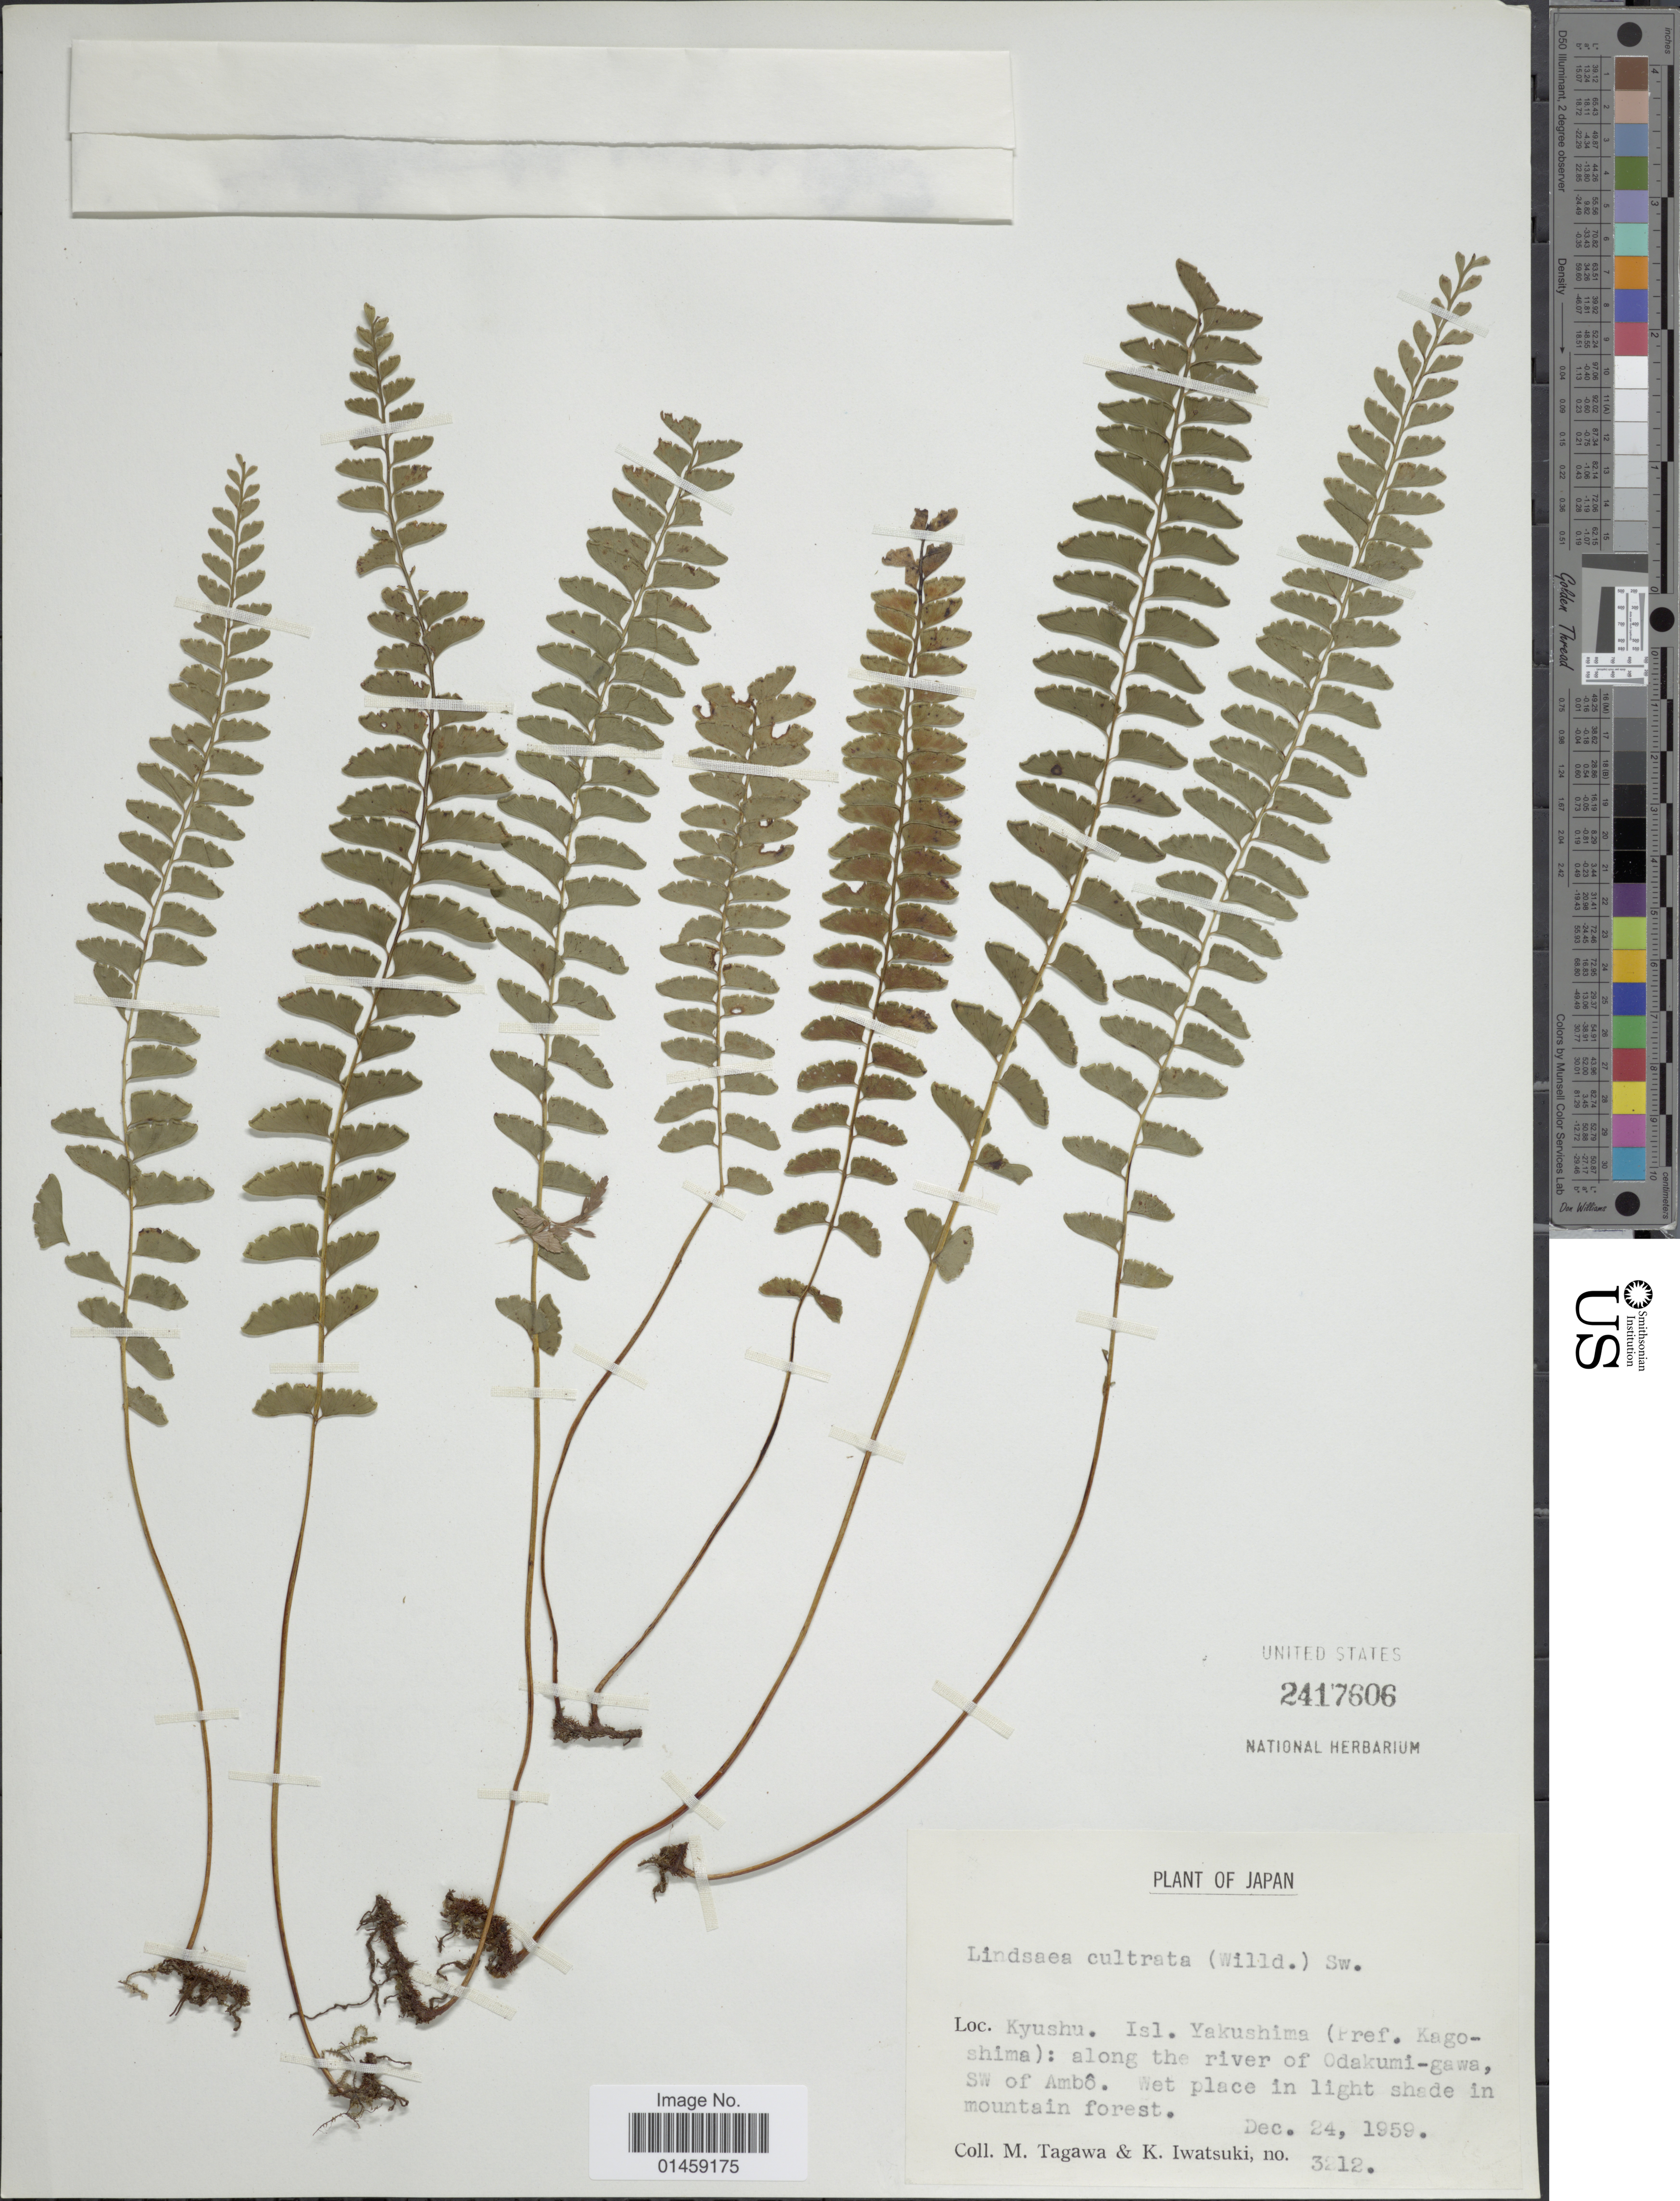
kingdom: Plantae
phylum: Tracheophyta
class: Polypodiopsida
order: Polypodiales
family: Lindsaeaceae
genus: Lindsaea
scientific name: Lindsaea odorata var. odorata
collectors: M. Tagawa & K. Iwatsuki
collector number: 3212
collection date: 1959-12-24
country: Japan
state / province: Kagosima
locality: Kyushu. Isl. Yakushima (Pref. Kagoshima): along the river of Odakumi-gawa, SW of Ambo.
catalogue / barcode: US 2417606